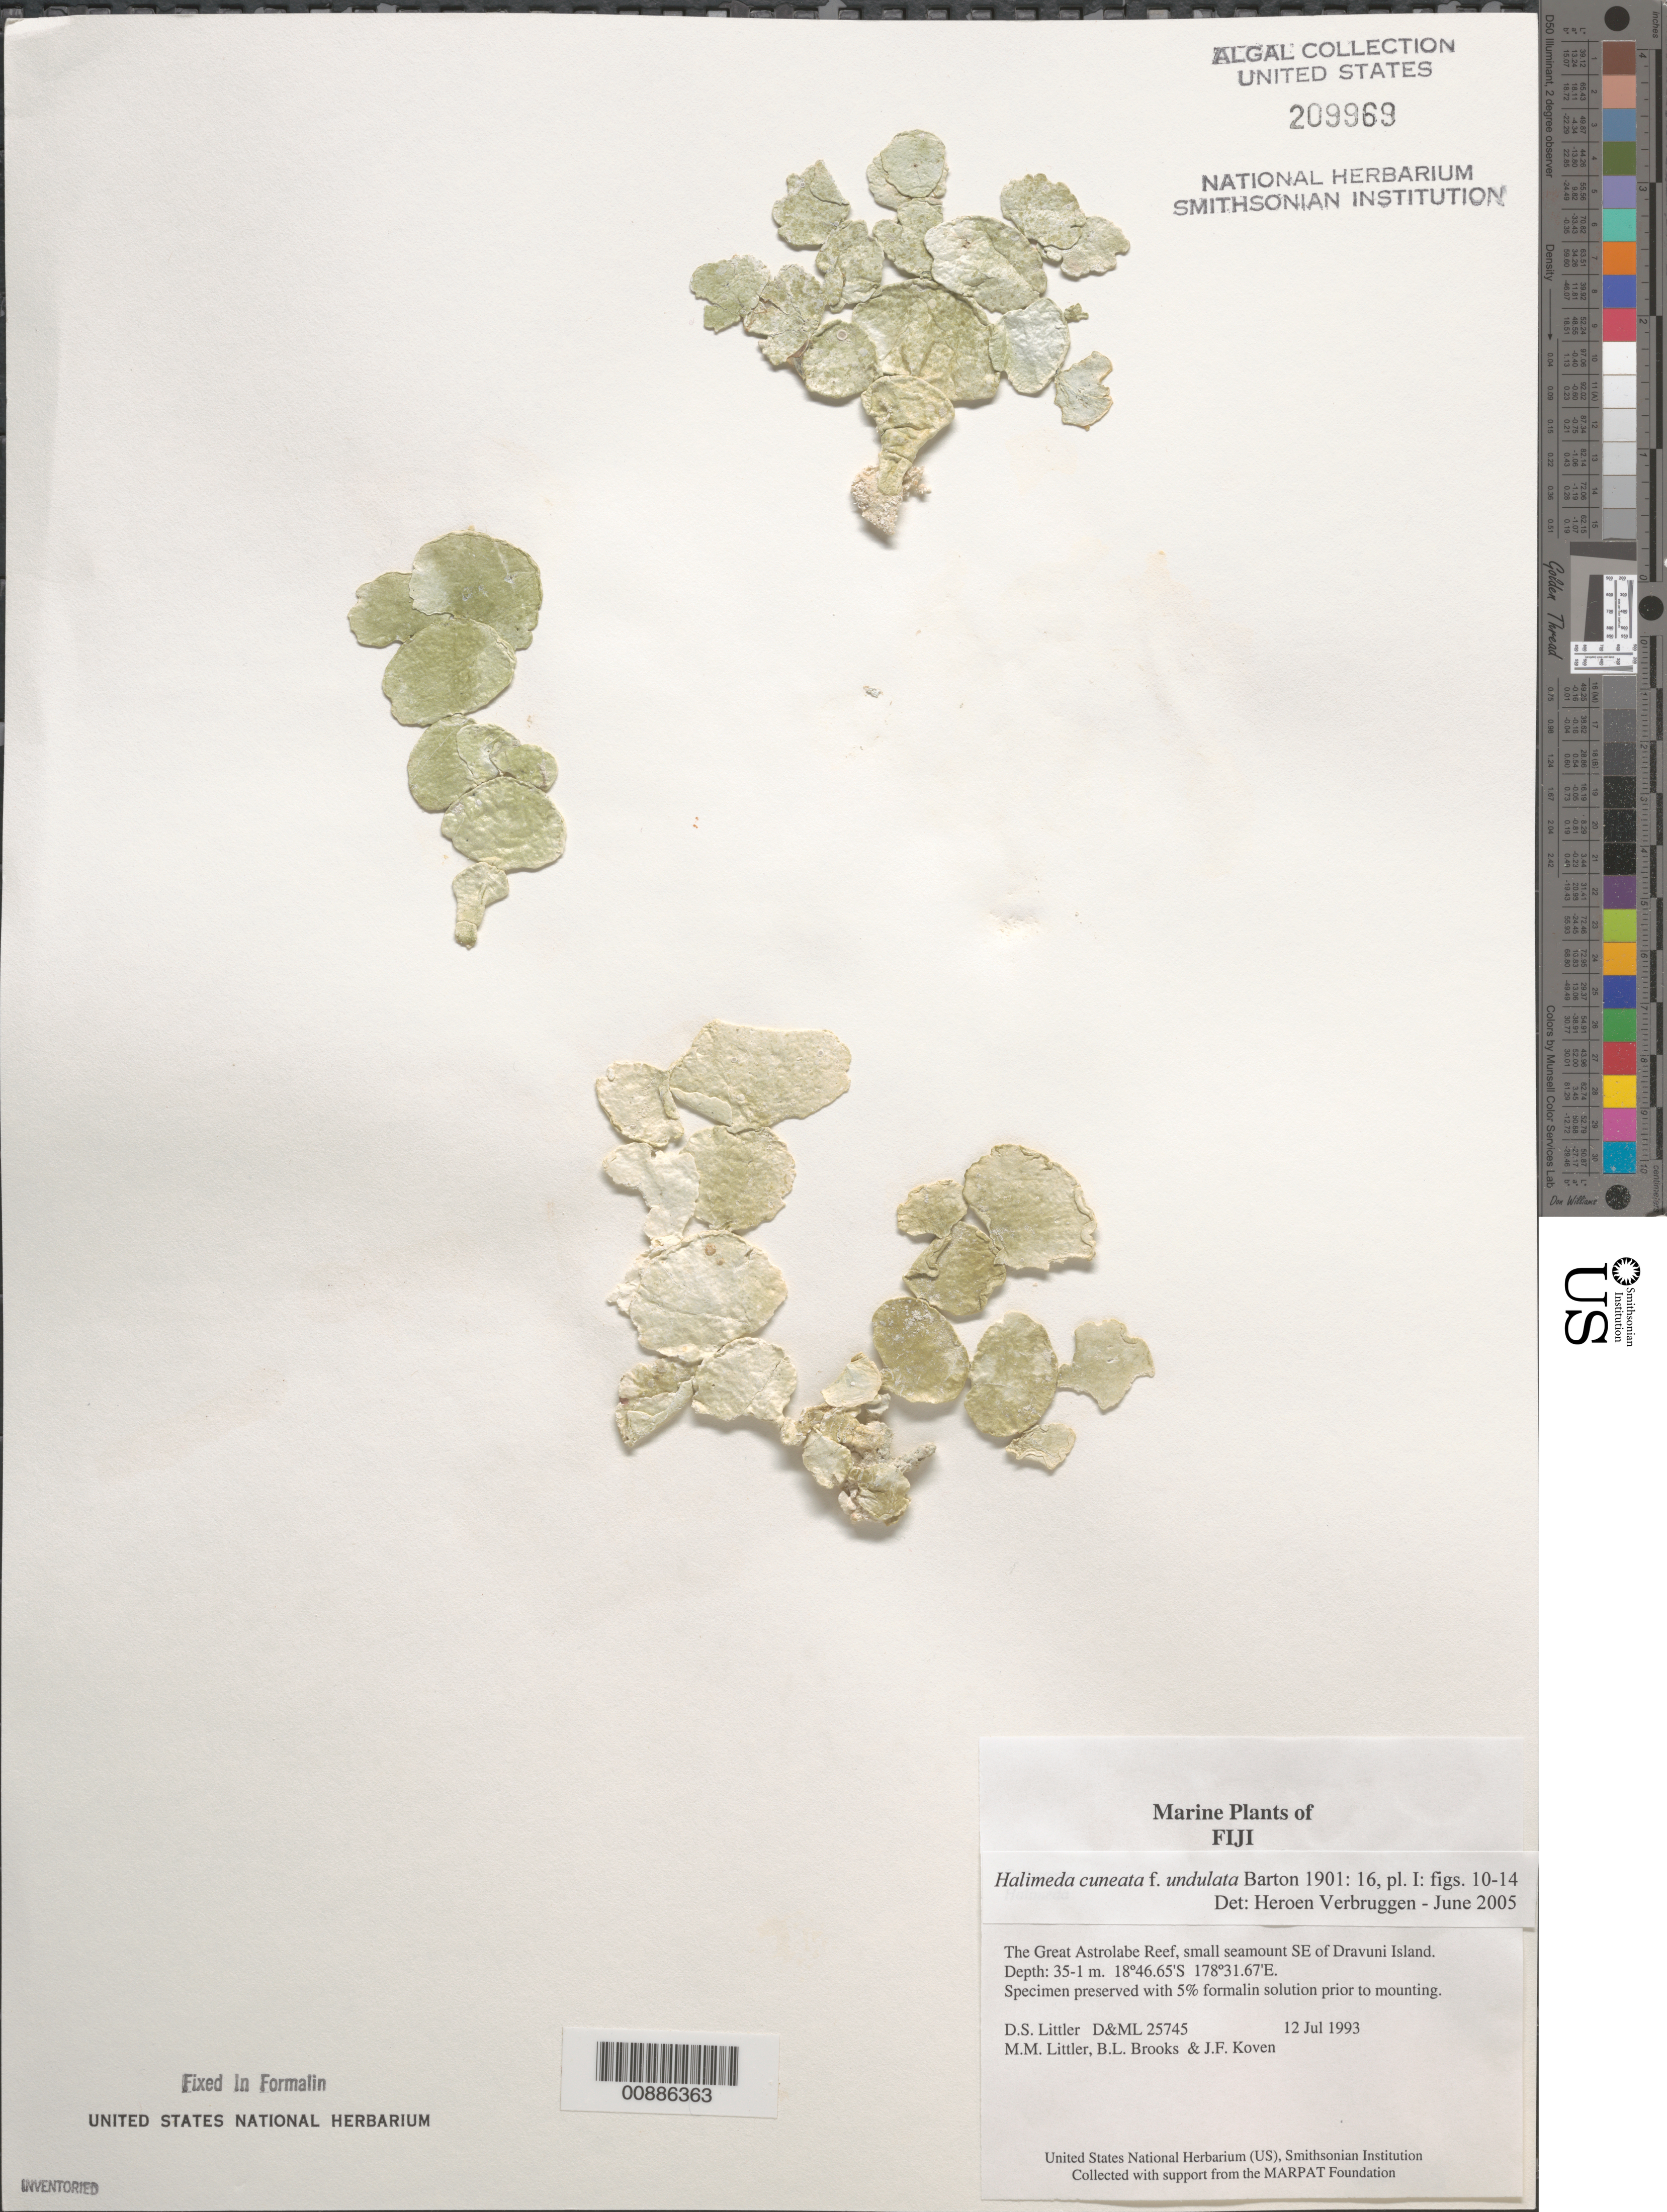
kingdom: Plantae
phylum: Chlorophyta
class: Ulvophyceae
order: Bryopsidales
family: Halimedaceae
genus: Halimeda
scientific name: Halimeda cuneata f. undulata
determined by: Verbruggen, H.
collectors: D. S. Littler, M. M. Littler, B. Brooks & J. Koven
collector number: D&ML 25745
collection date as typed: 12 Jul 1993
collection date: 1993-07-12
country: Fiji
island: Great Astrolabe Reef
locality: Great Astrolabe Reef, small seamount southeast of Dravuni Island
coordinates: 18 46.65'S, 178 31.67'E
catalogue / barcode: US 209969